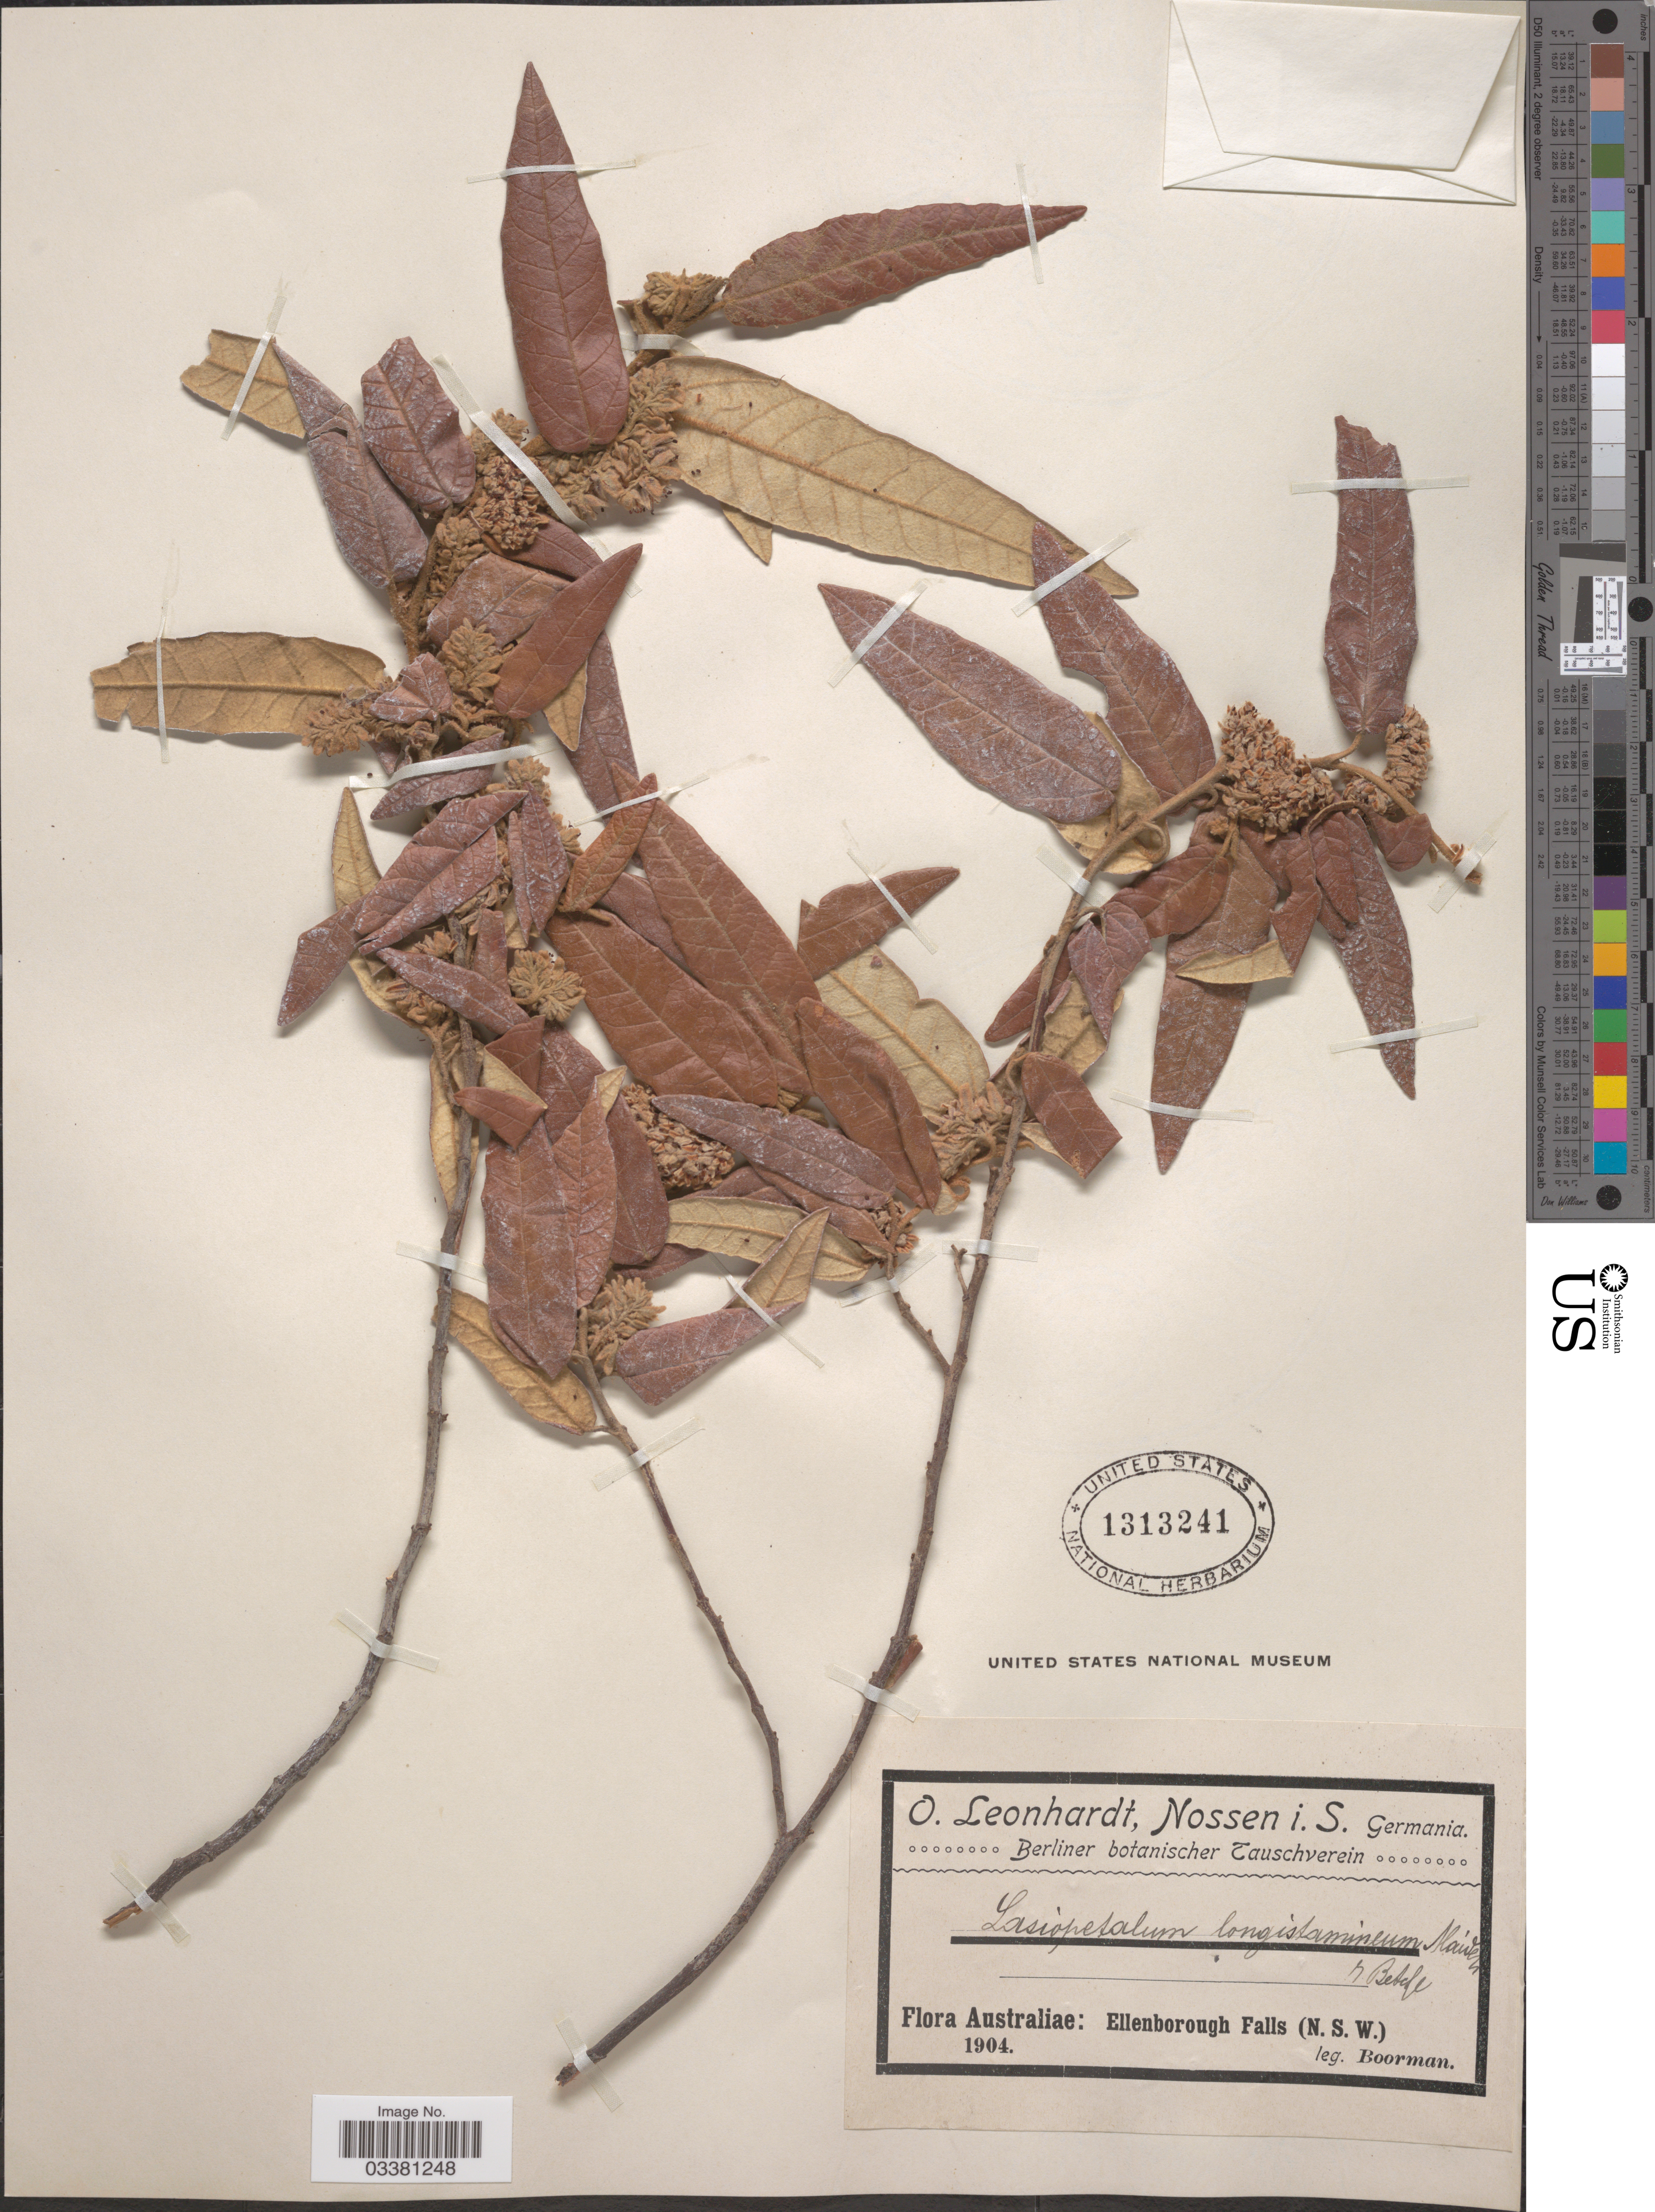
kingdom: Plantae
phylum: Tracheophyta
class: Magnoliopsida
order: Malvales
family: Malvaceae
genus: Lasiopetalum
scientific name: Lasiopetalum longistamineum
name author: Maiden & Betche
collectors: -. Boorman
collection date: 1904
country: Australia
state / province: New South Wales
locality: Australiae: Ellenborough Falls.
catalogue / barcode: US 1313241